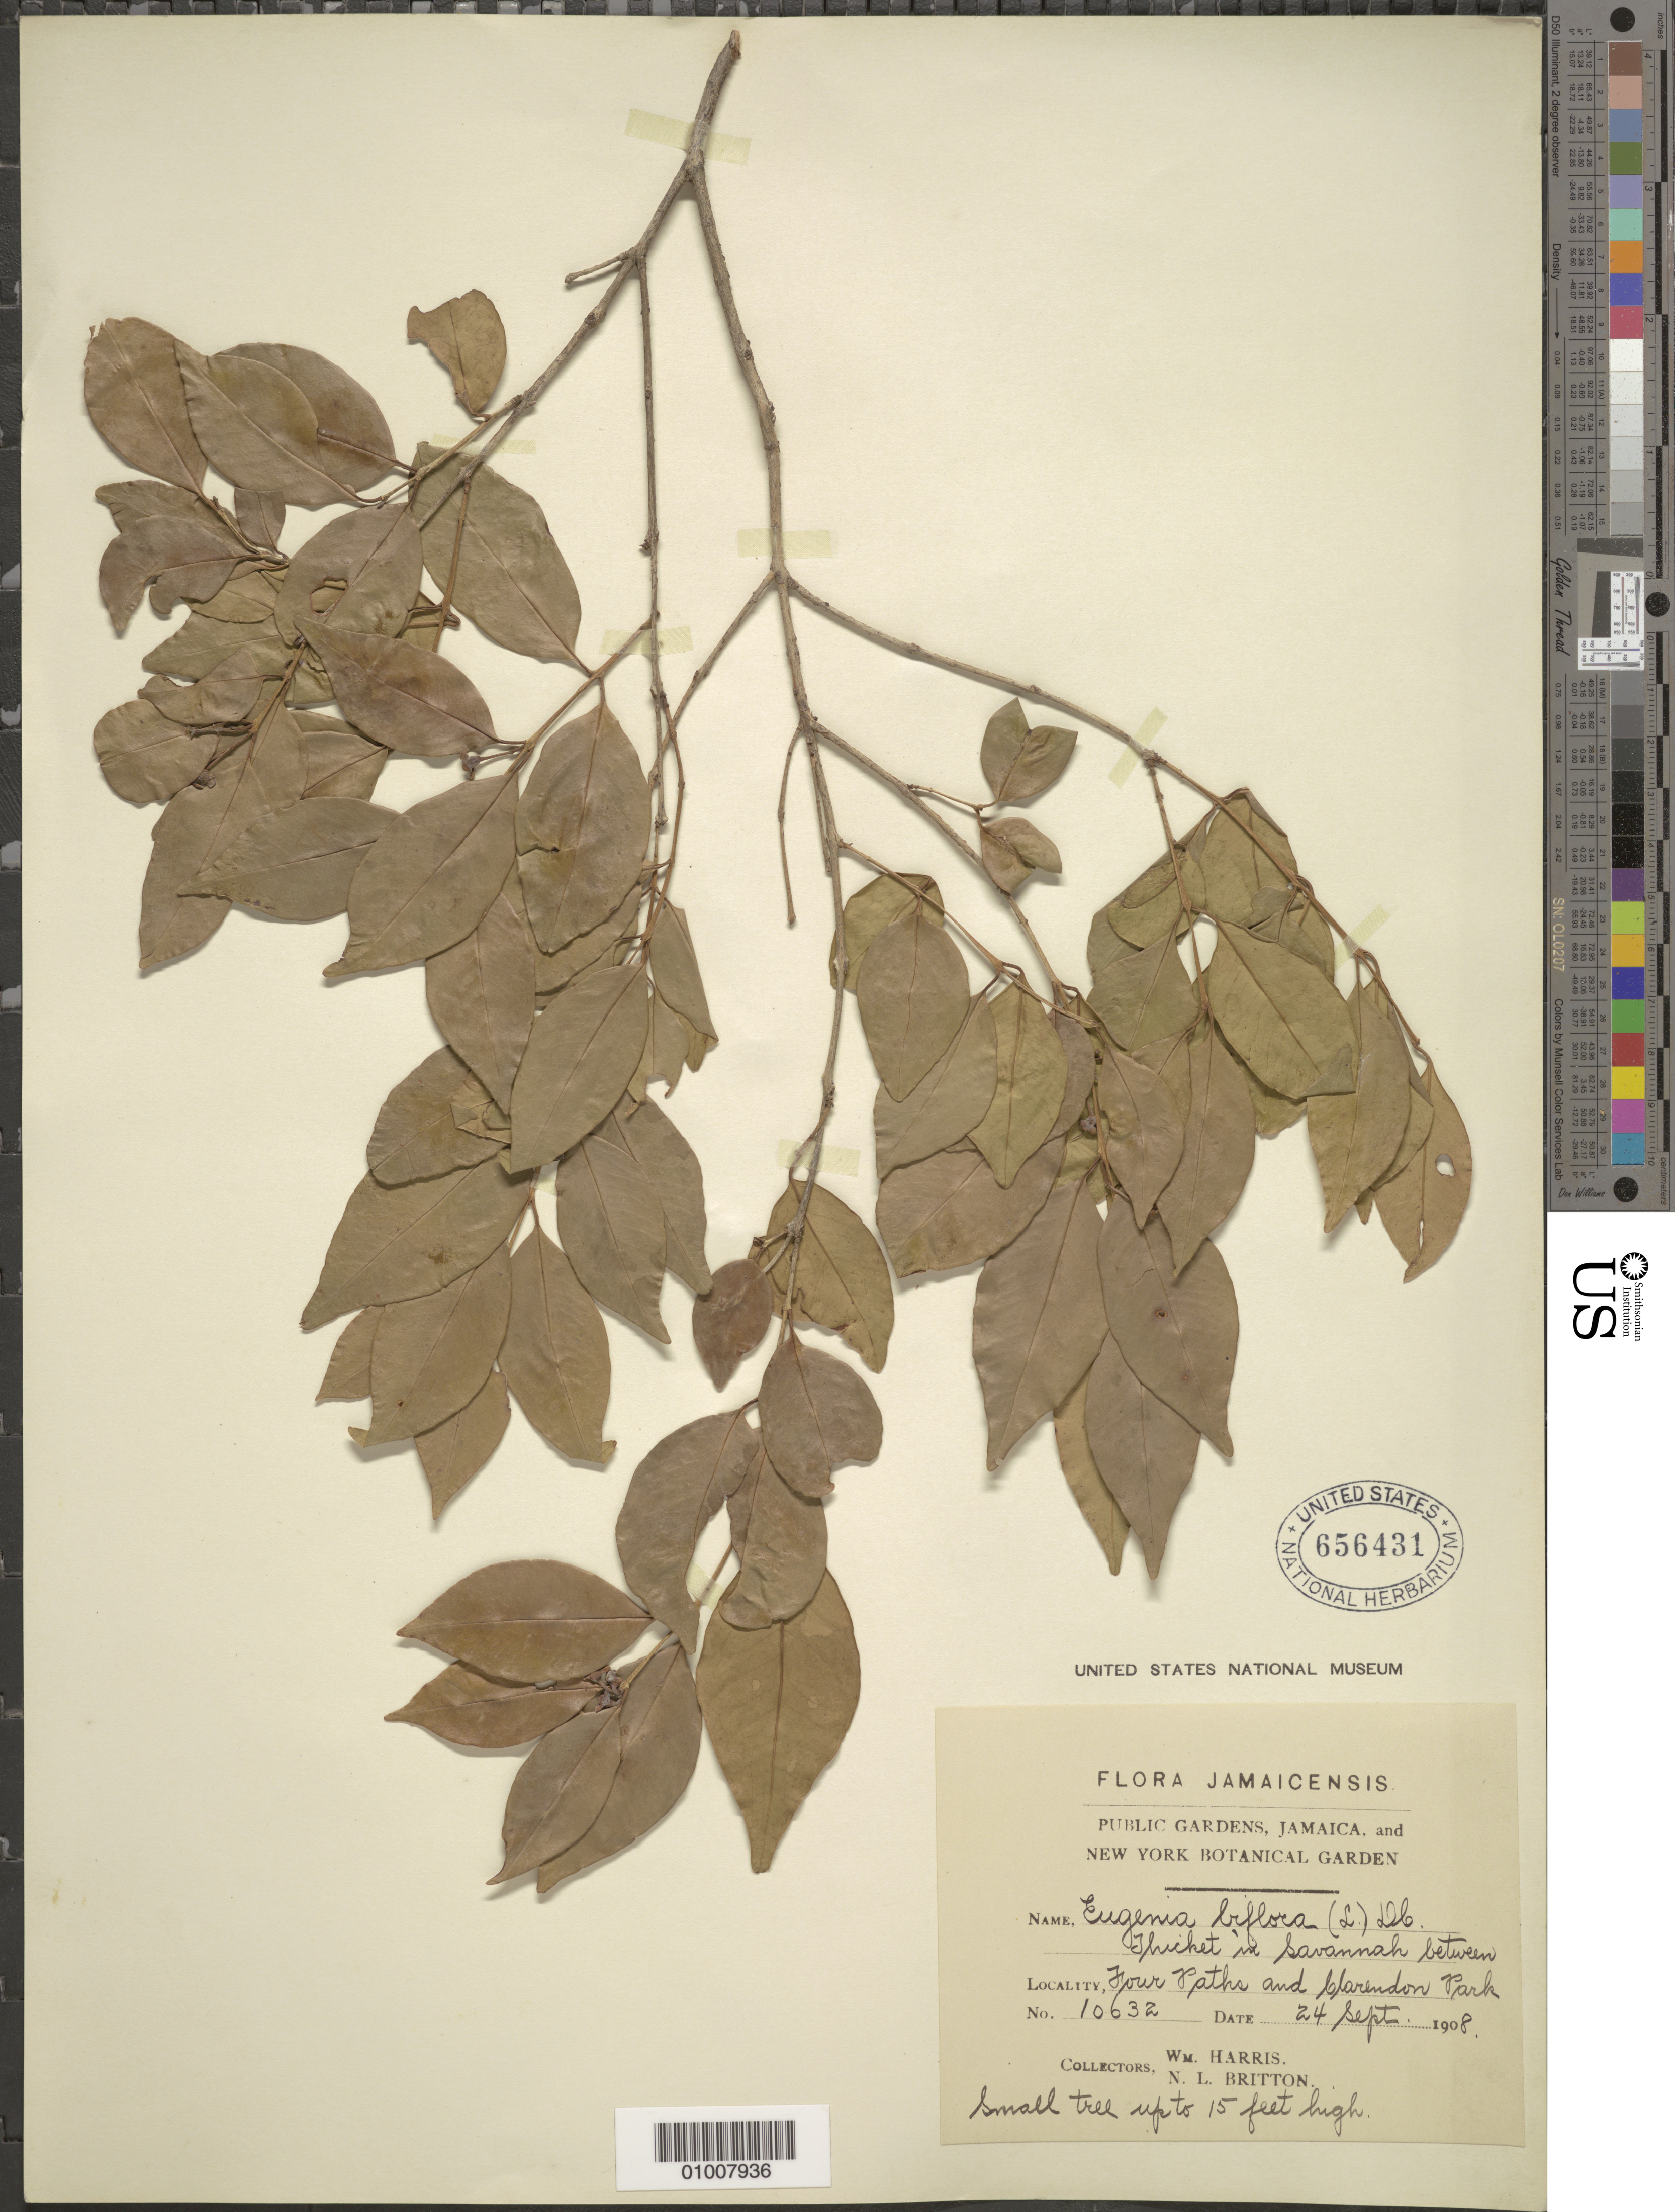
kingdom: Plantae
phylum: Tracheophyta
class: Magnoliopsida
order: Myrtales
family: Myrtaceae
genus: Eugenia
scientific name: Eugenia biflora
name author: (L.) DC.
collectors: W. Harris & N. Britton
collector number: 10632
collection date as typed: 24 Sep 1908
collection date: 1908-09-24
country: Jamaica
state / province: Clarendon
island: Jamaica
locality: Between Four Paths and Clarendon Park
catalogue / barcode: US 656431